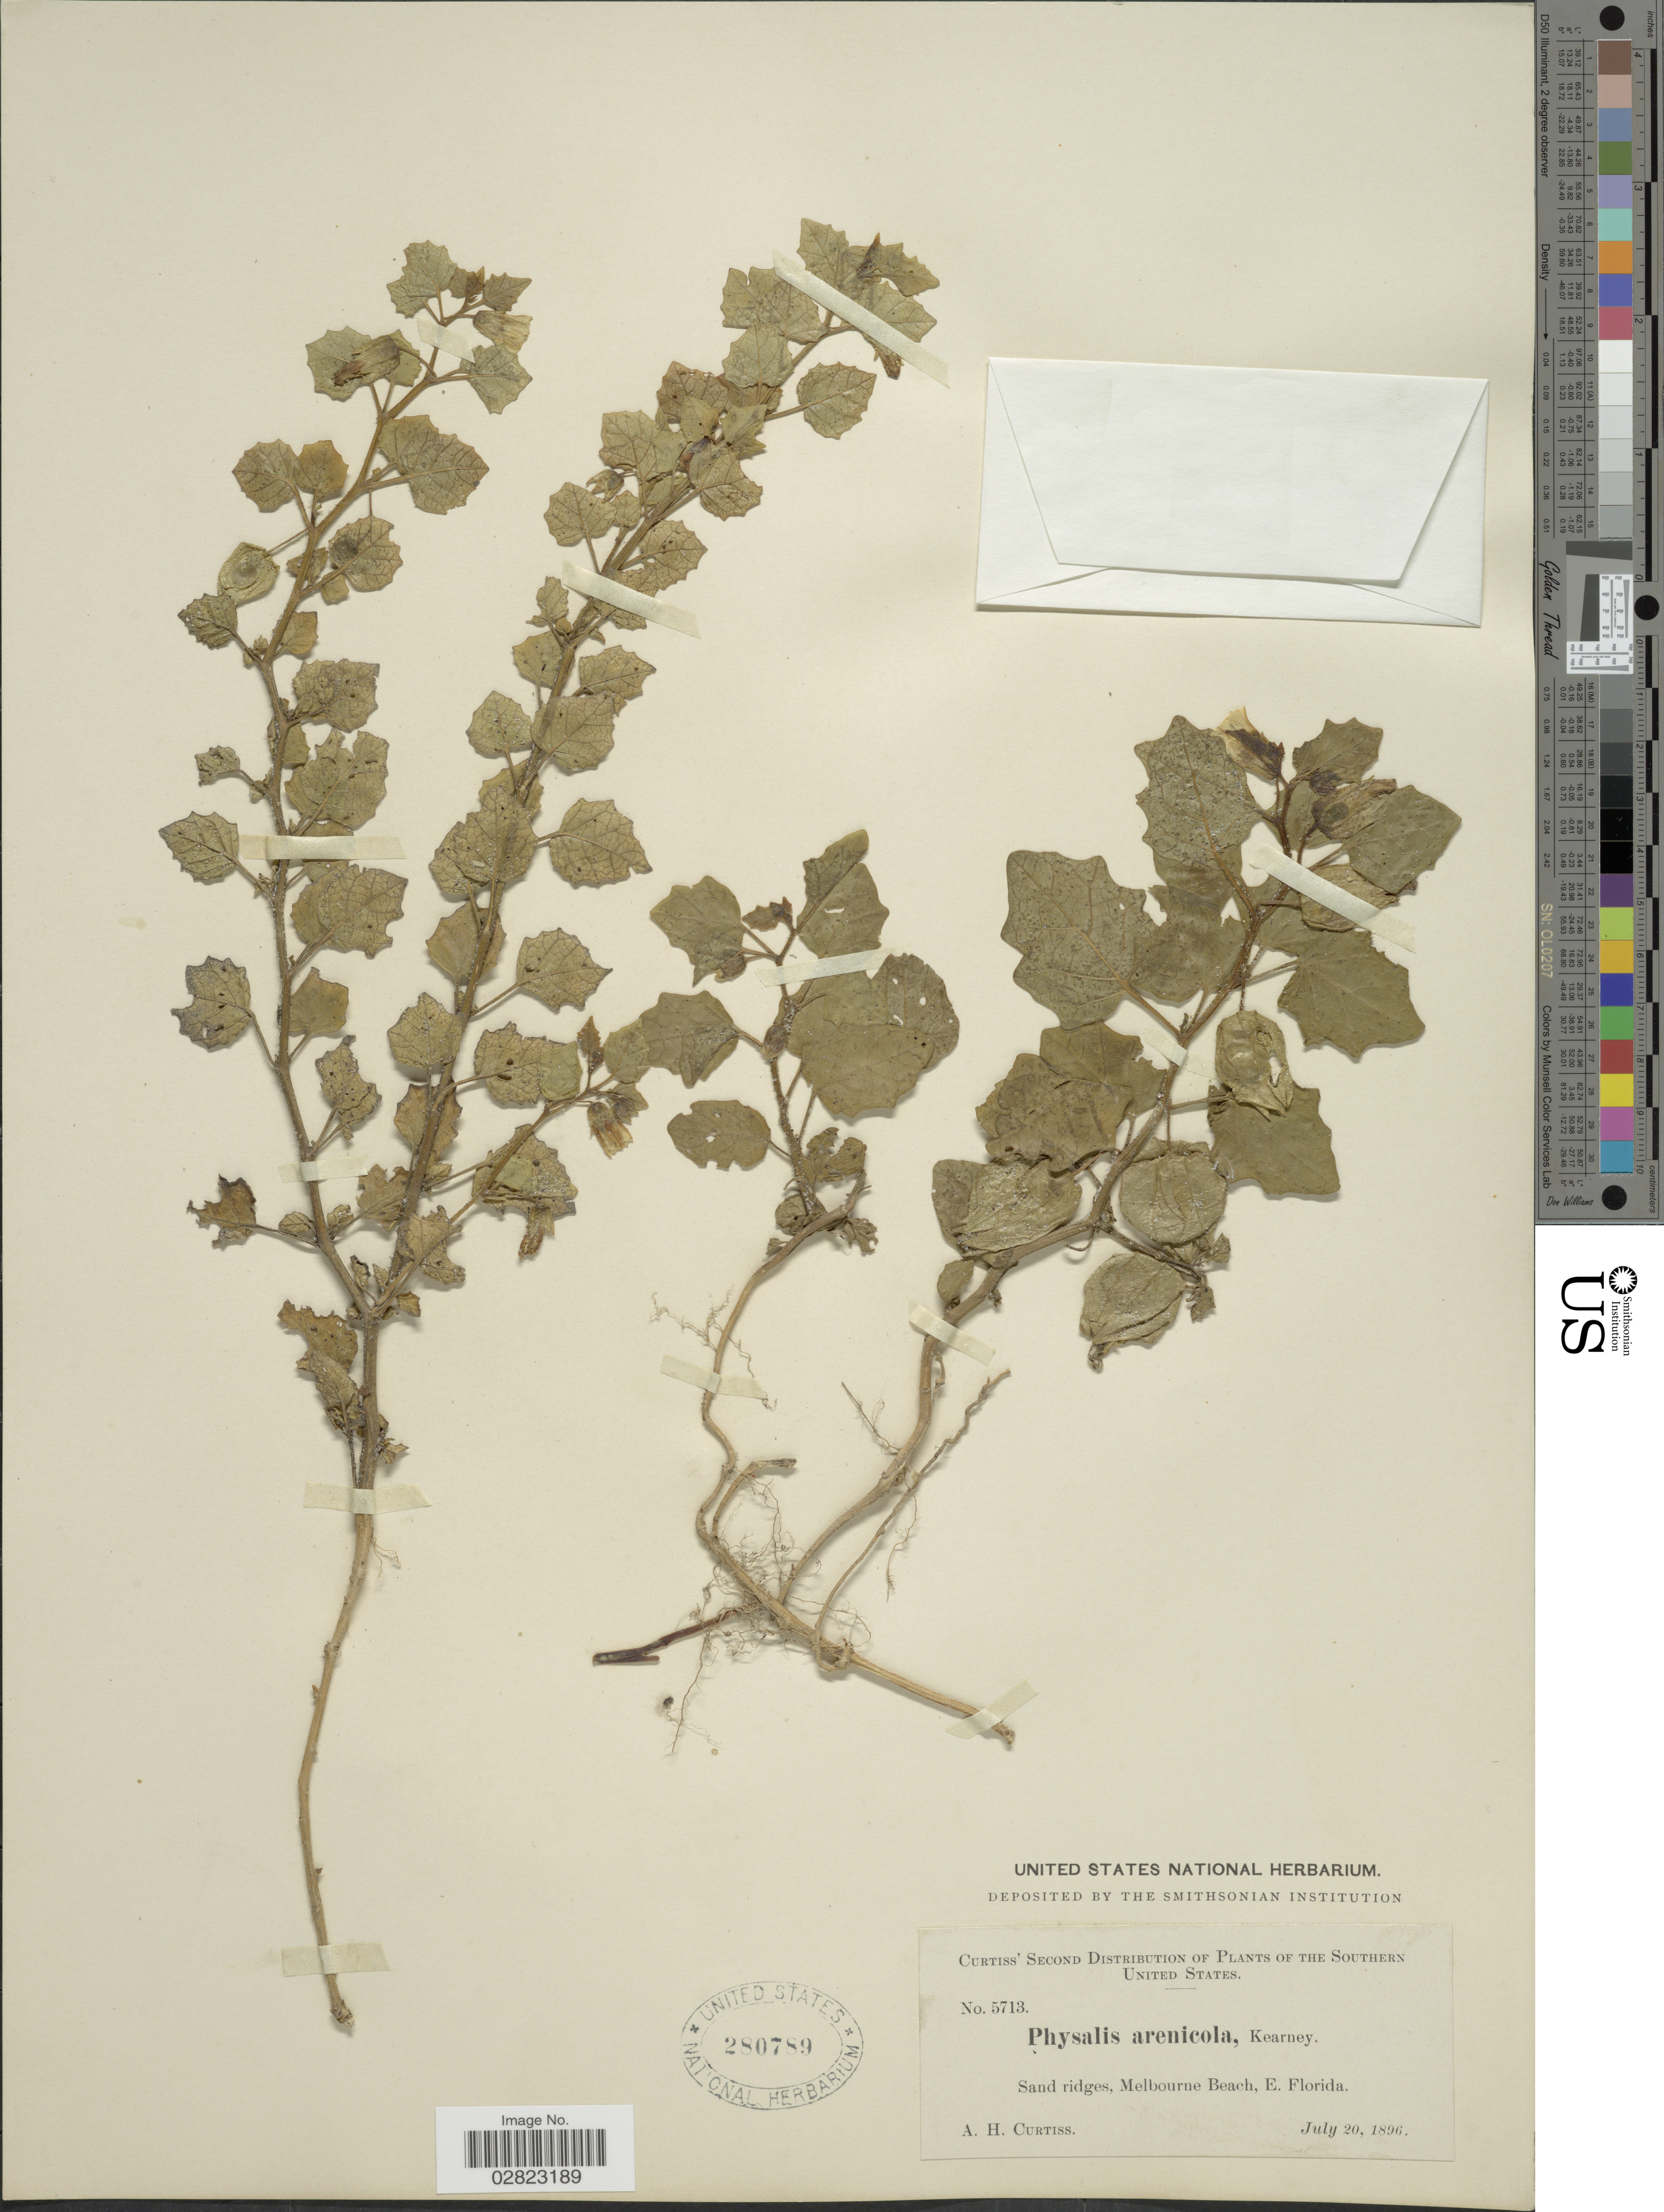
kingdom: Plantae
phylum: Tracheophyta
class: Magnoliopsida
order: Solanales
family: Solanaceae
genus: Physalis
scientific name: Physalis arenicola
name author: Kearney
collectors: A. H. Curtiss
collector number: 5713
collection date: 1896-07-20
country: United States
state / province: Florida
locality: Southern United States. Melbourne Beach, E. Florida.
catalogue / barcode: US 280789